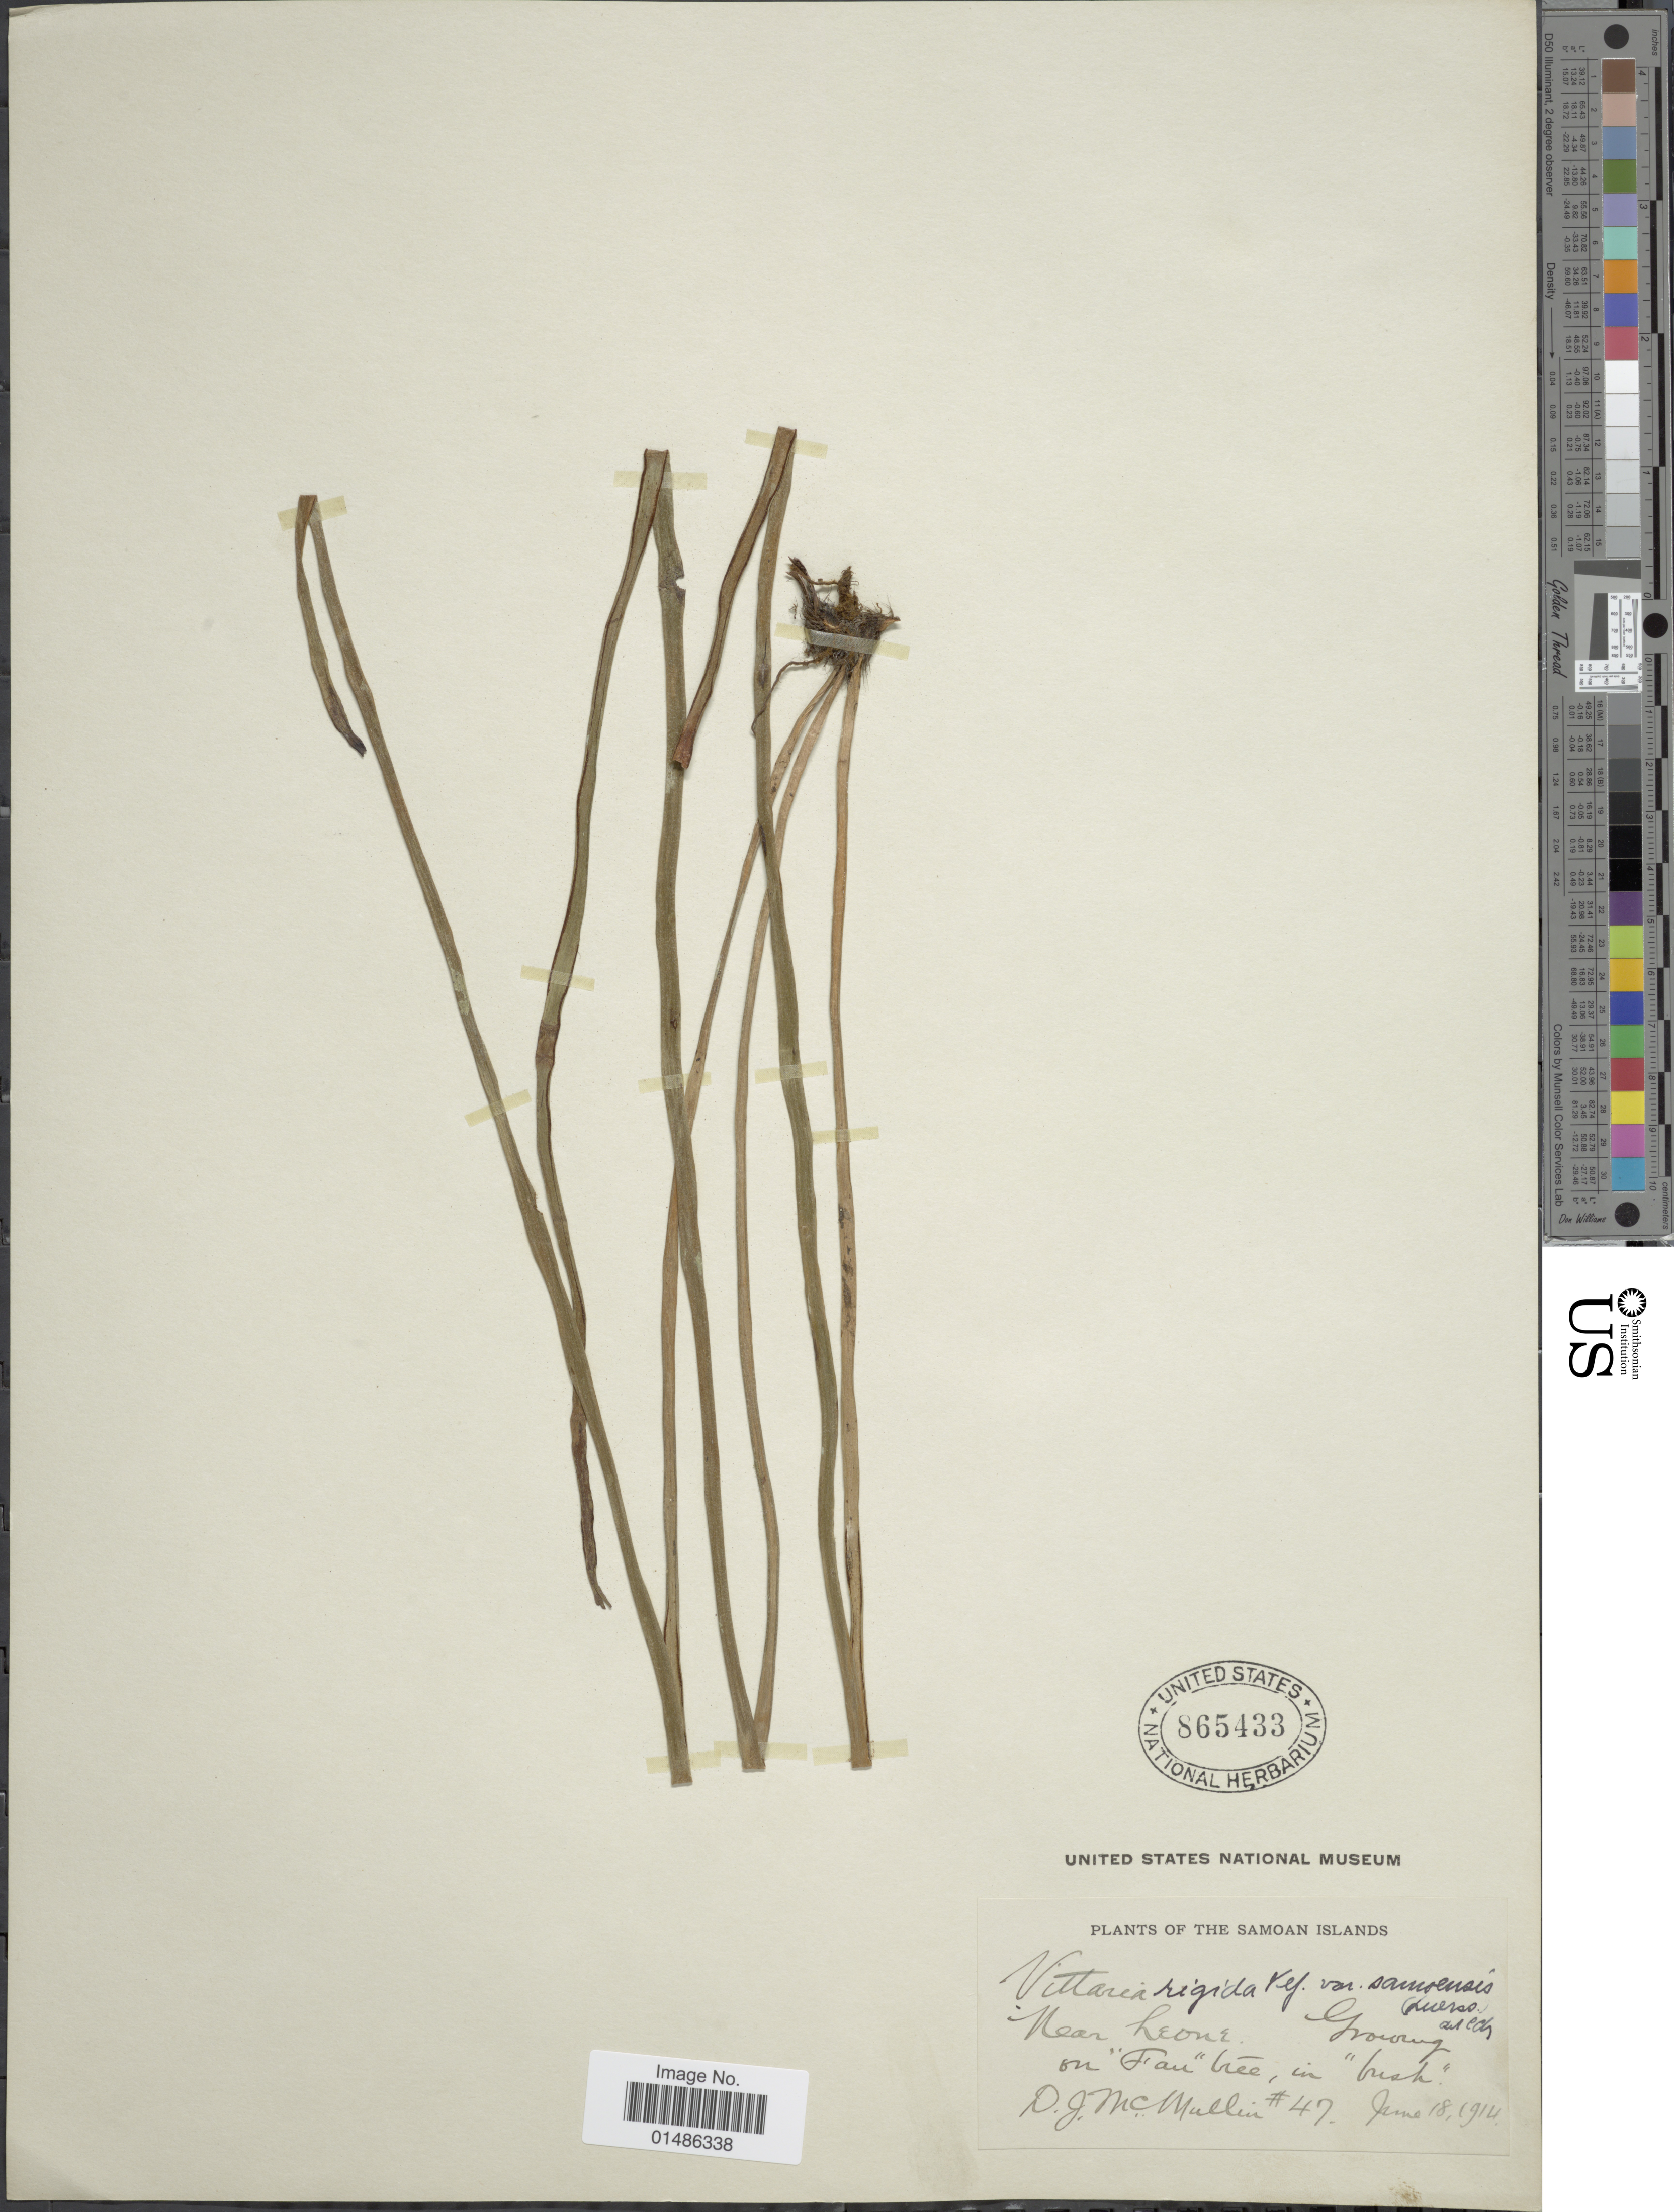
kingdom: Plantae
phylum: Tracheophyta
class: Polypodiopsida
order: Polypodiales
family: Pteridaceae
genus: Haplopteris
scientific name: Haplopteris elongata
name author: (Sw.) Crane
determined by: Wagner, W. L., (BOT), Smithsonian Institution - National Museum of Natural History (UNITED STATES)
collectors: D. McMullin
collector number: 47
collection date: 1914-06-18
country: American Samoa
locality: Samoan Islands. Near Leone.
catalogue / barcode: US 865433